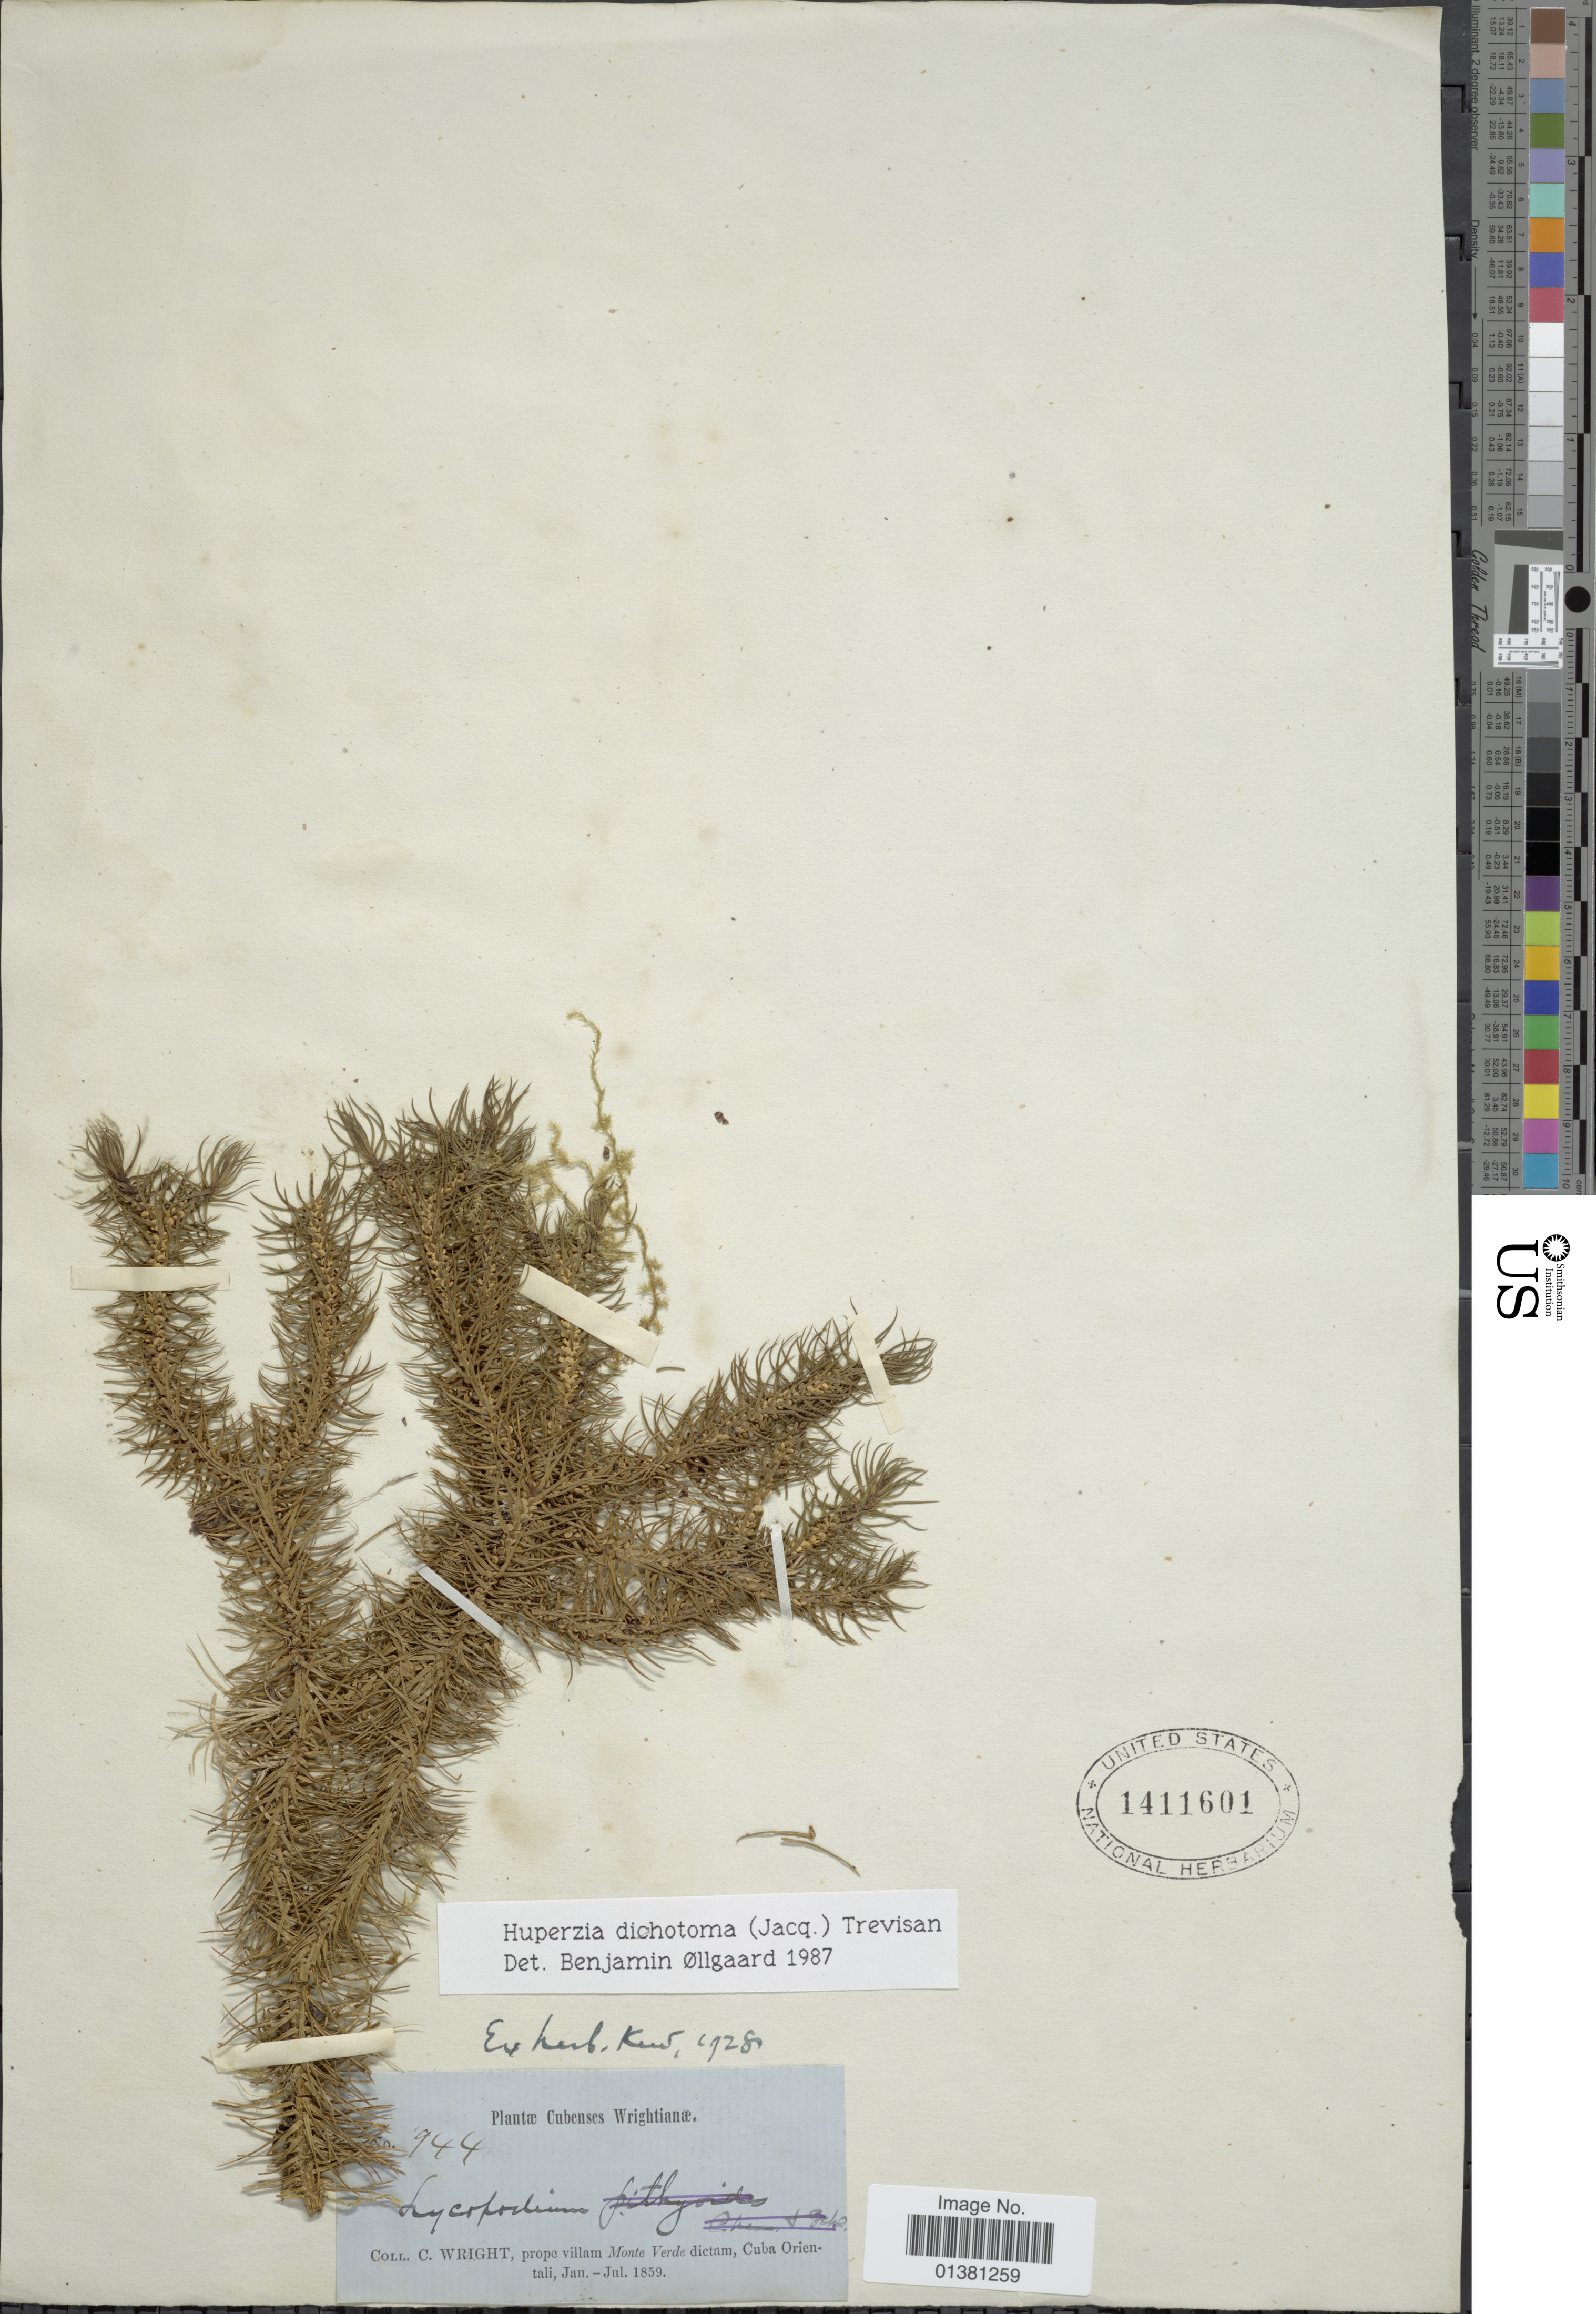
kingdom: Plantae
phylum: Tracheophyta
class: Lycopodiopsida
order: Lycopodiales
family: Lycopodiaceae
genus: Phlegmariurus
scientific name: Phlegmariurus dichotomus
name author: (Jacq.) W.H. Wagner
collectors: C. Wright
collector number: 944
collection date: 1859-01/1859-07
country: Cuba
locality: Prope villam Monte Verde dictam, Cuba Orientali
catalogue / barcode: US 1411601